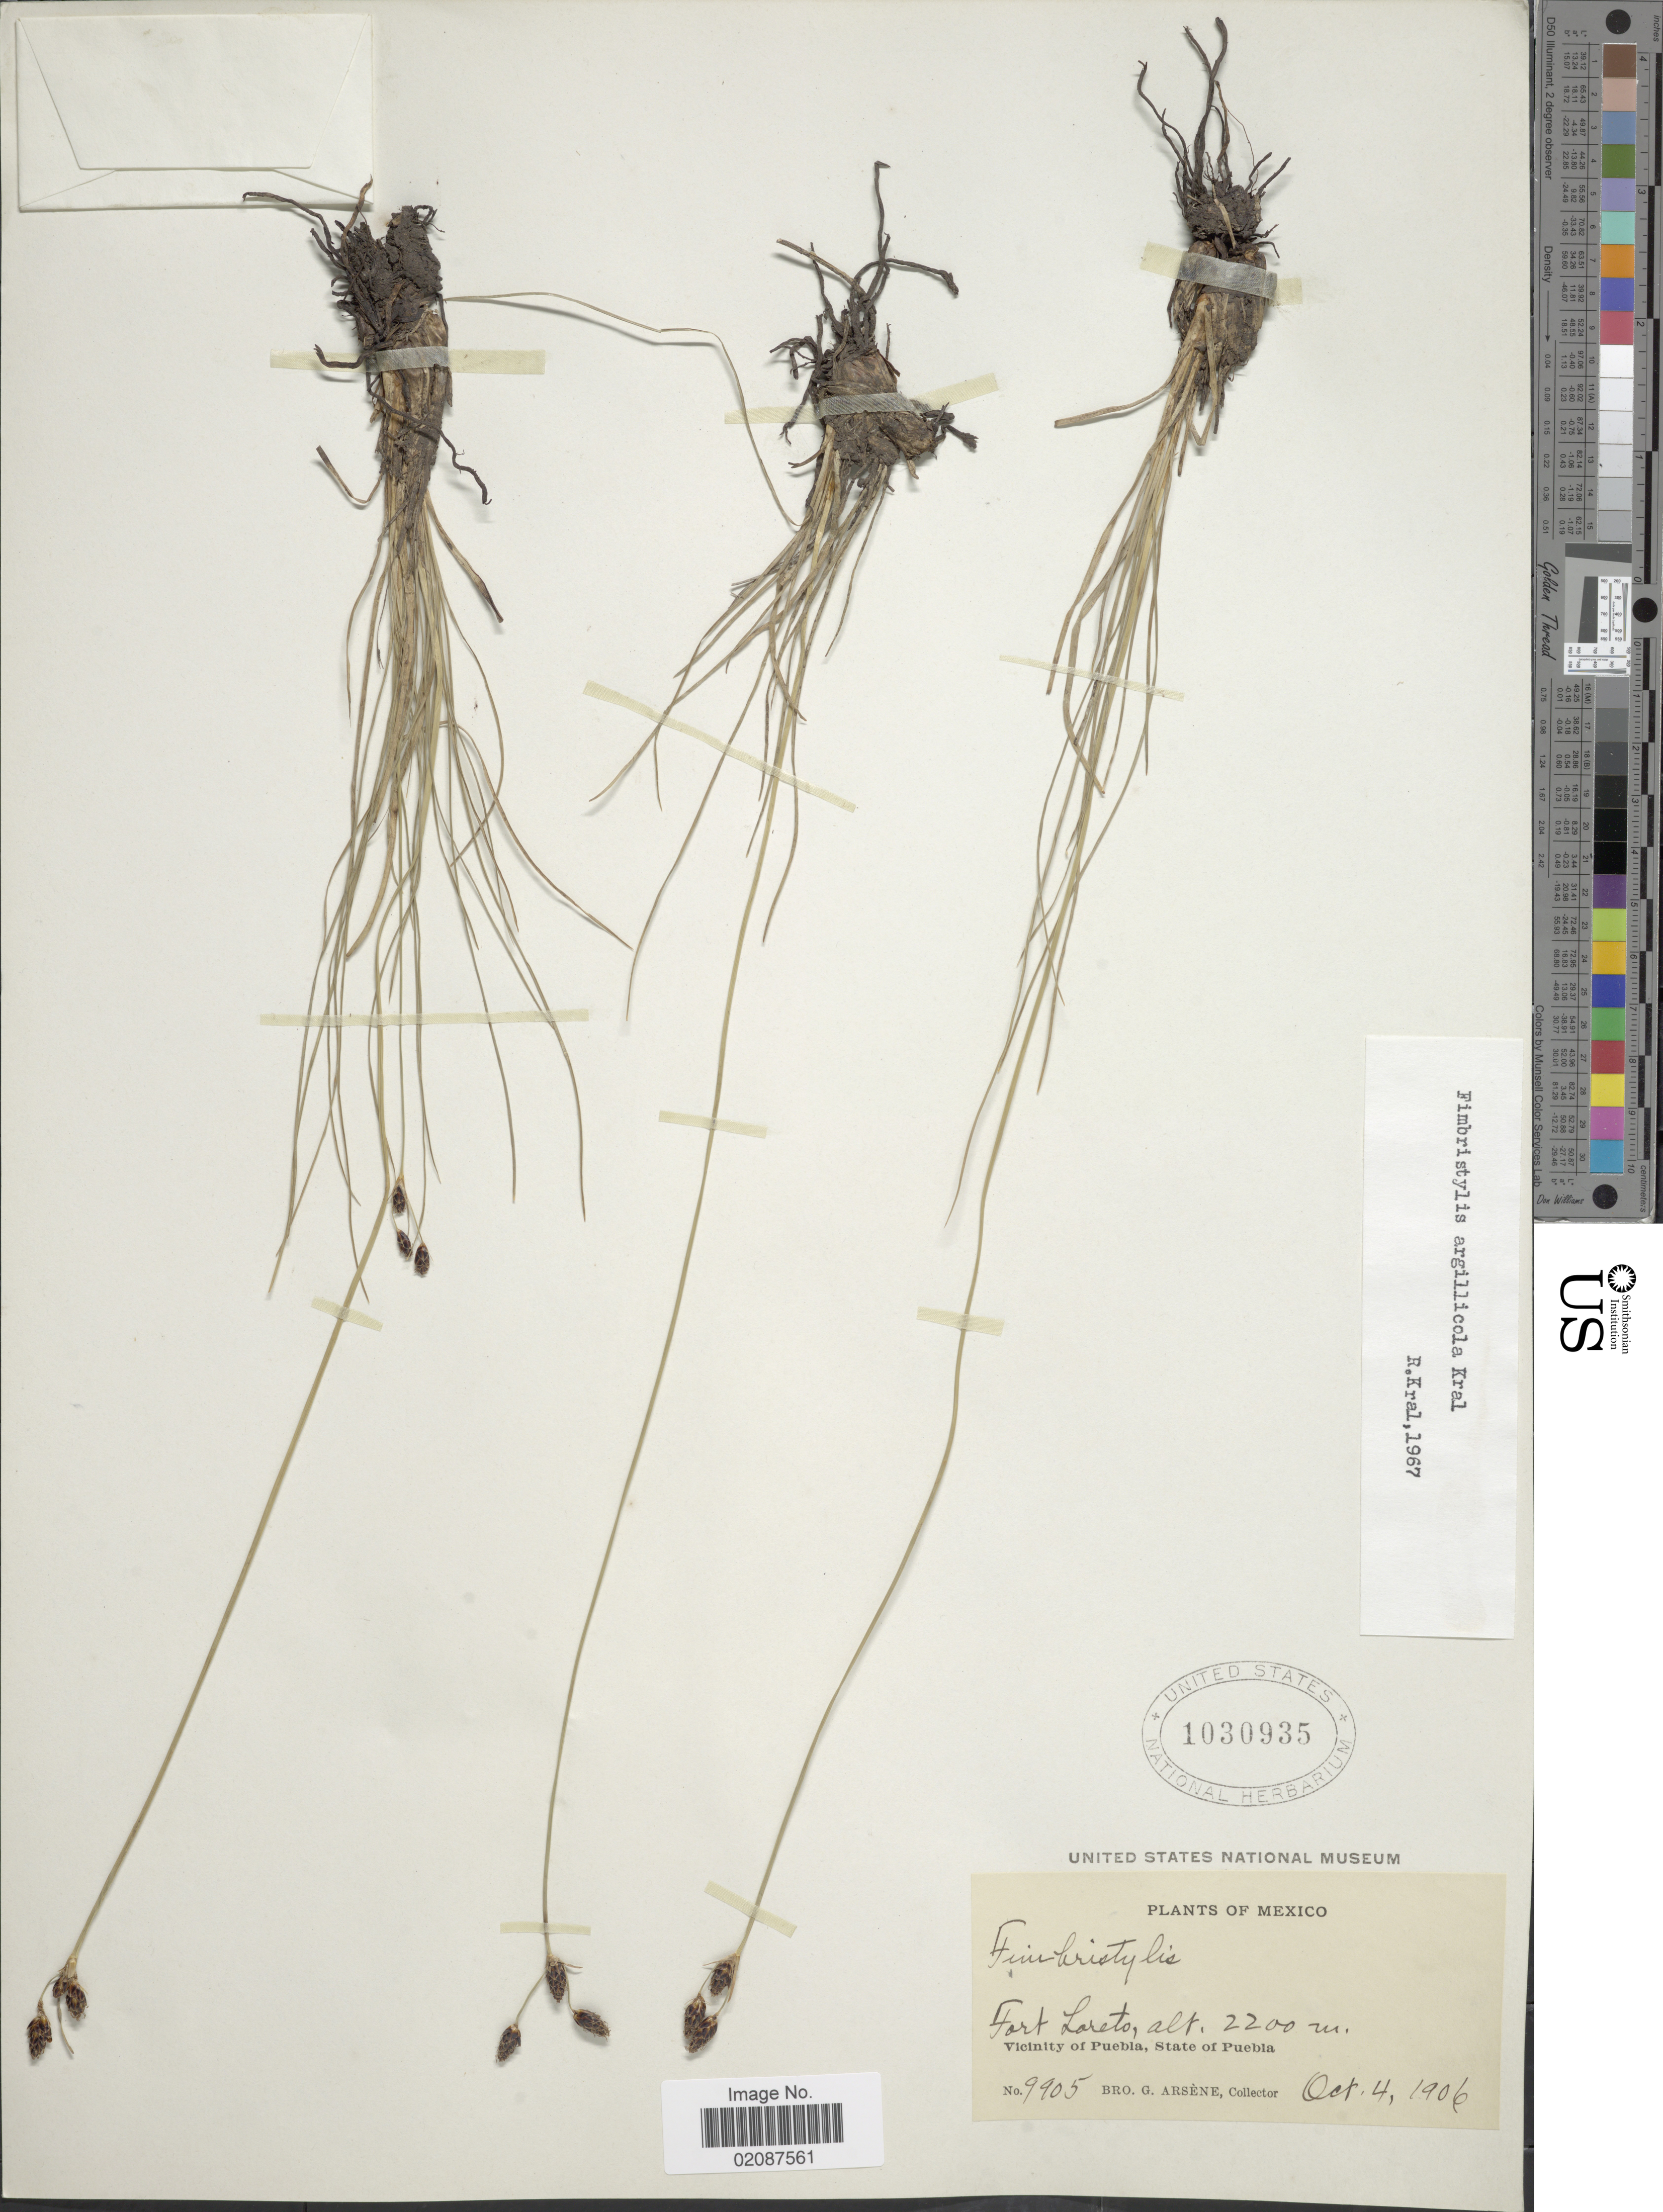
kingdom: Plantae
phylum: Tracheophyta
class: Liliopsida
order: Poales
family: Cyperaceae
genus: Fimbristylis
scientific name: Fimbristylis argillicola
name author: Kral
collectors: Bro. G. Arsène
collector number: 9905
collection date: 1906-10-04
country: Mexico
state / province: Puebla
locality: Fort Loreto, Vicinity of Puebla, State of Puebla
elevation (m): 2200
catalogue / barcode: US 1030935